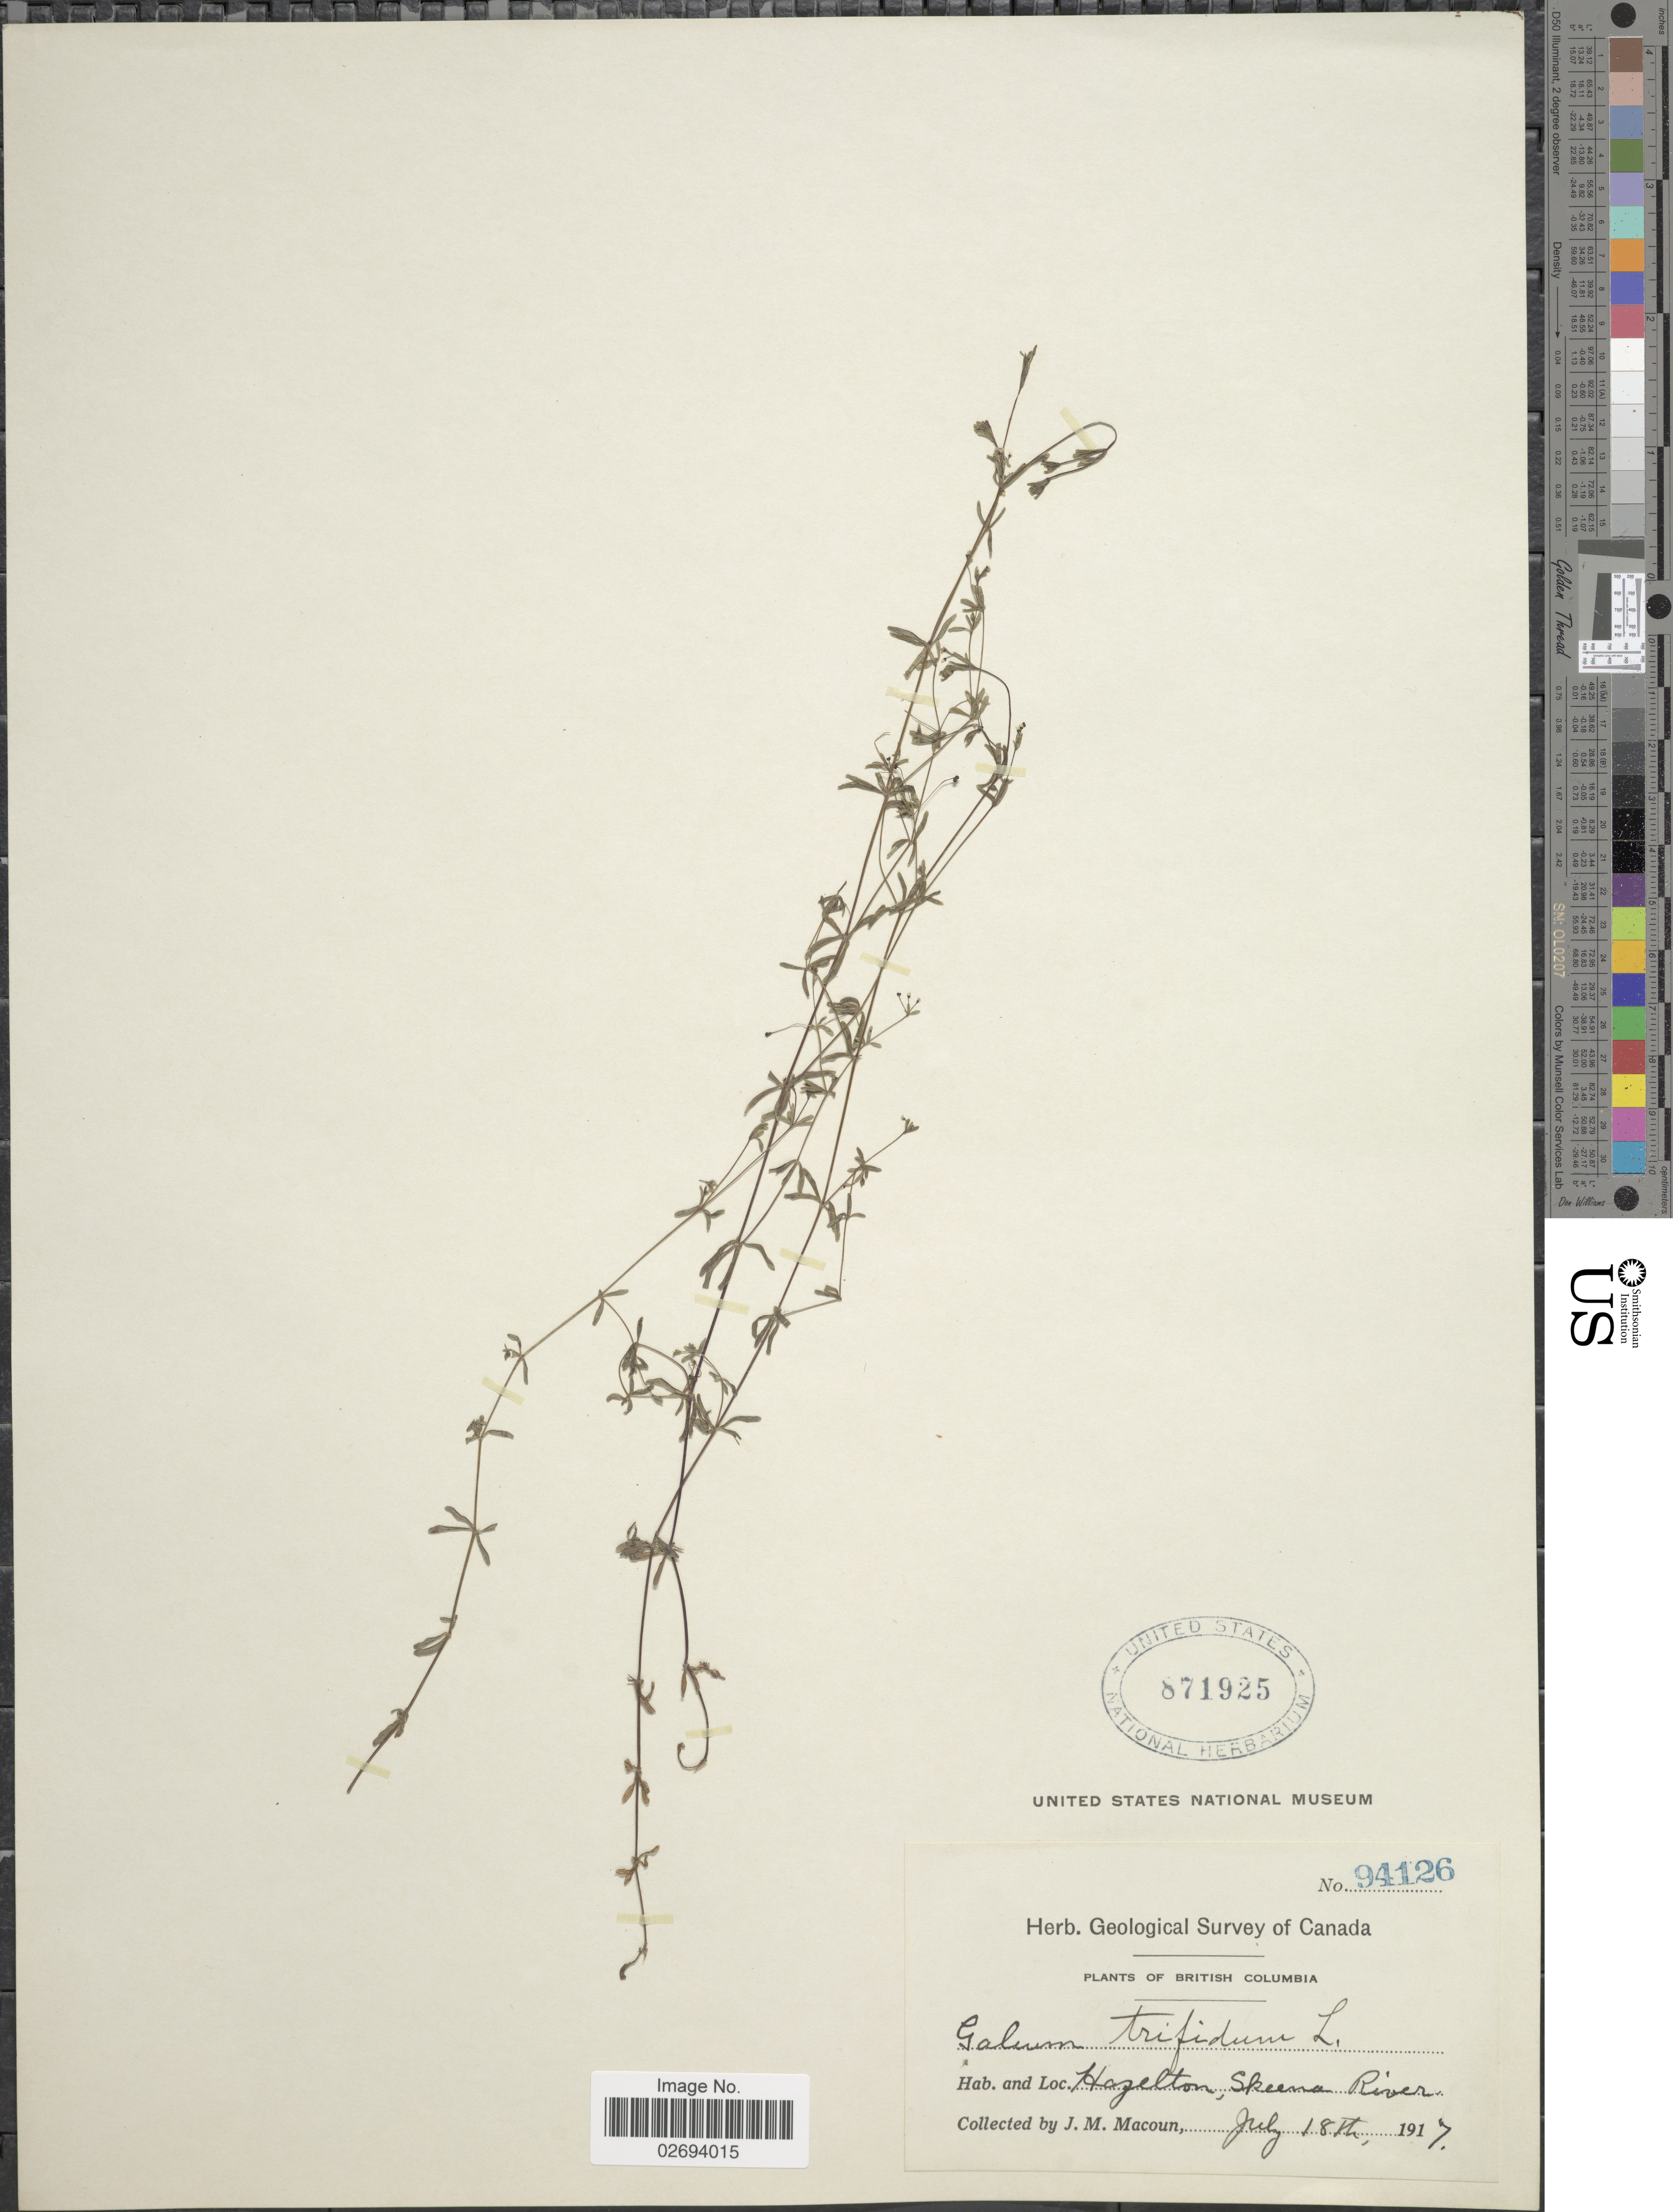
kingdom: Plantae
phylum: Tracheophyta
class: Magnoliopsida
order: Gentianales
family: Rubiaceae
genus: Galium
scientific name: Galium trifidum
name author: L.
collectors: J. Macoun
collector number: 94126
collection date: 1917-07-18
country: Canada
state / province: British Columbia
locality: Hazelton, Skeena River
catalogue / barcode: US 871925